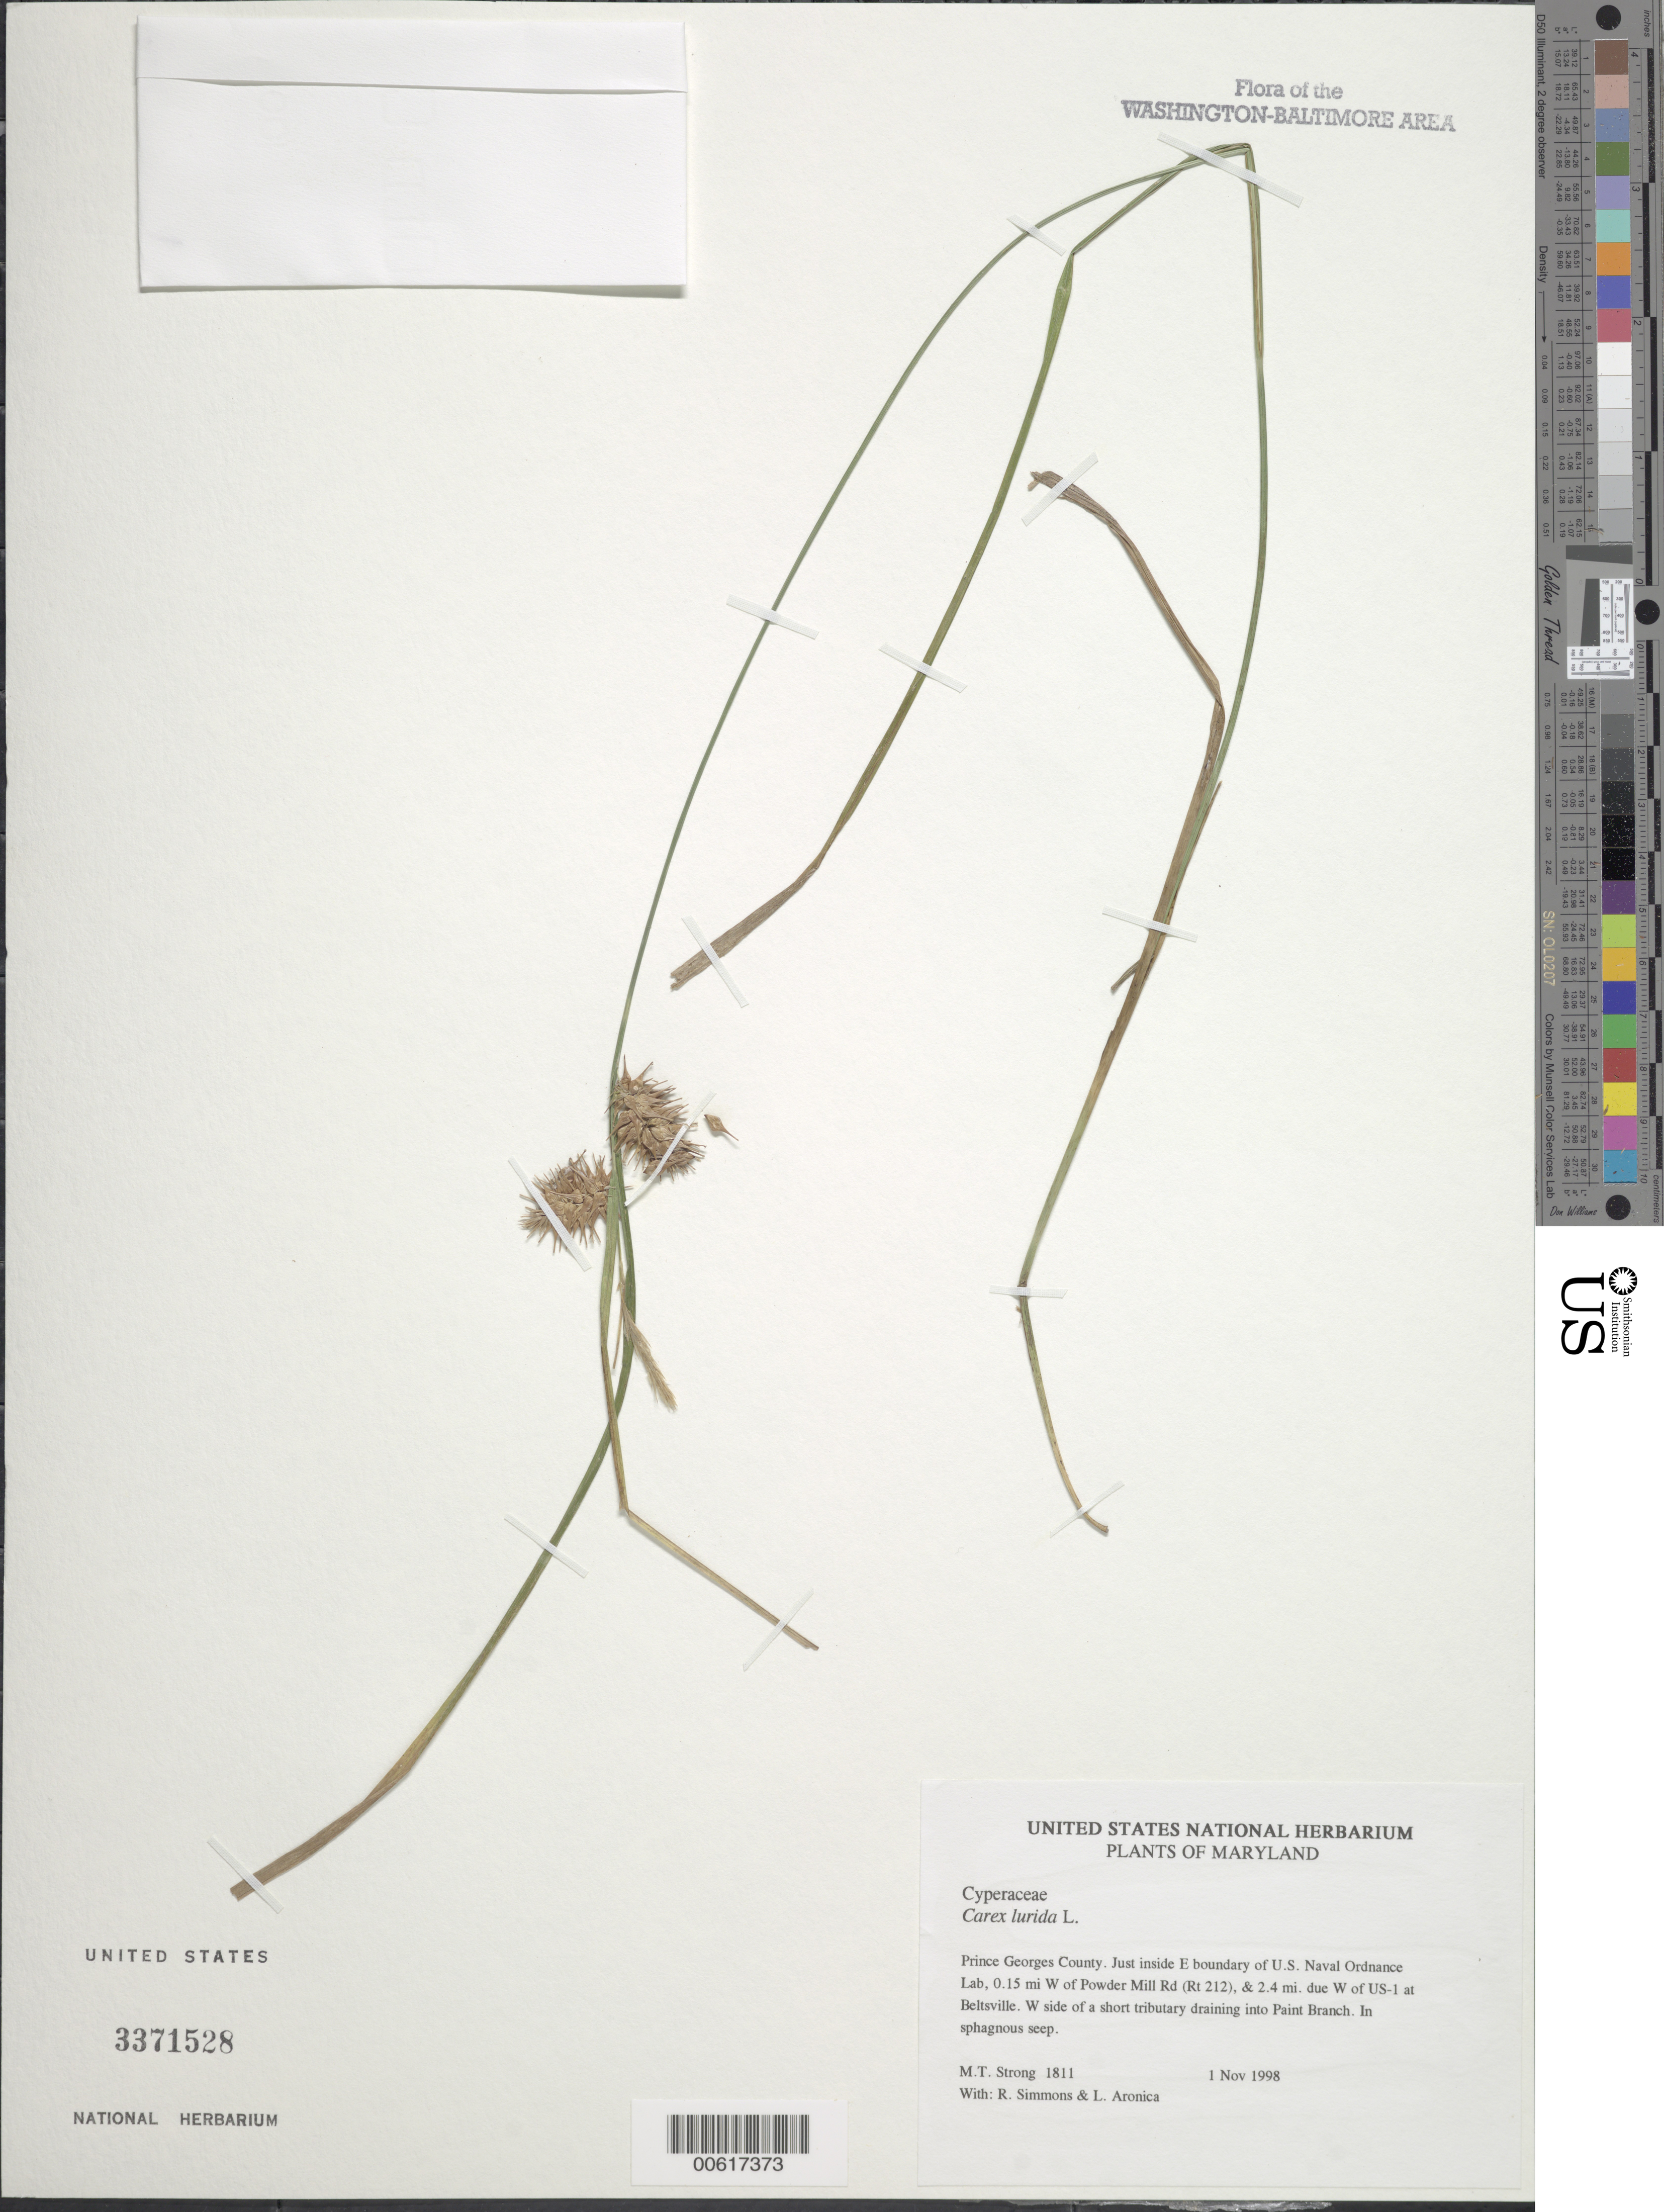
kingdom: Plantae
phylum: Tracheophyta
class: Liliopsida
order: Poales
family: Cyperaceae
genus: Carex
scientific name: Carex lurida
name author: Wahlenb.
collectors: M. T. Strong, R. Simmons & L. Aronica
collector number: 1811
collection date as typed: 01 Nov 1998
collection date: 1998-11-01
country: United States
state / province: Maryland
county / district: Prince George's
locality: Just inside E boundary of U.S. Naval Ordnance Lab, 0.15 mi W of Powder Mill Rd (Rt 212), & 2.4 mi. due W of US-1 at Beltsville.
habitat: W side of a short tributary draining into Paint Branch. In sphagnous seep.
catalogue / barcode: US 3371528